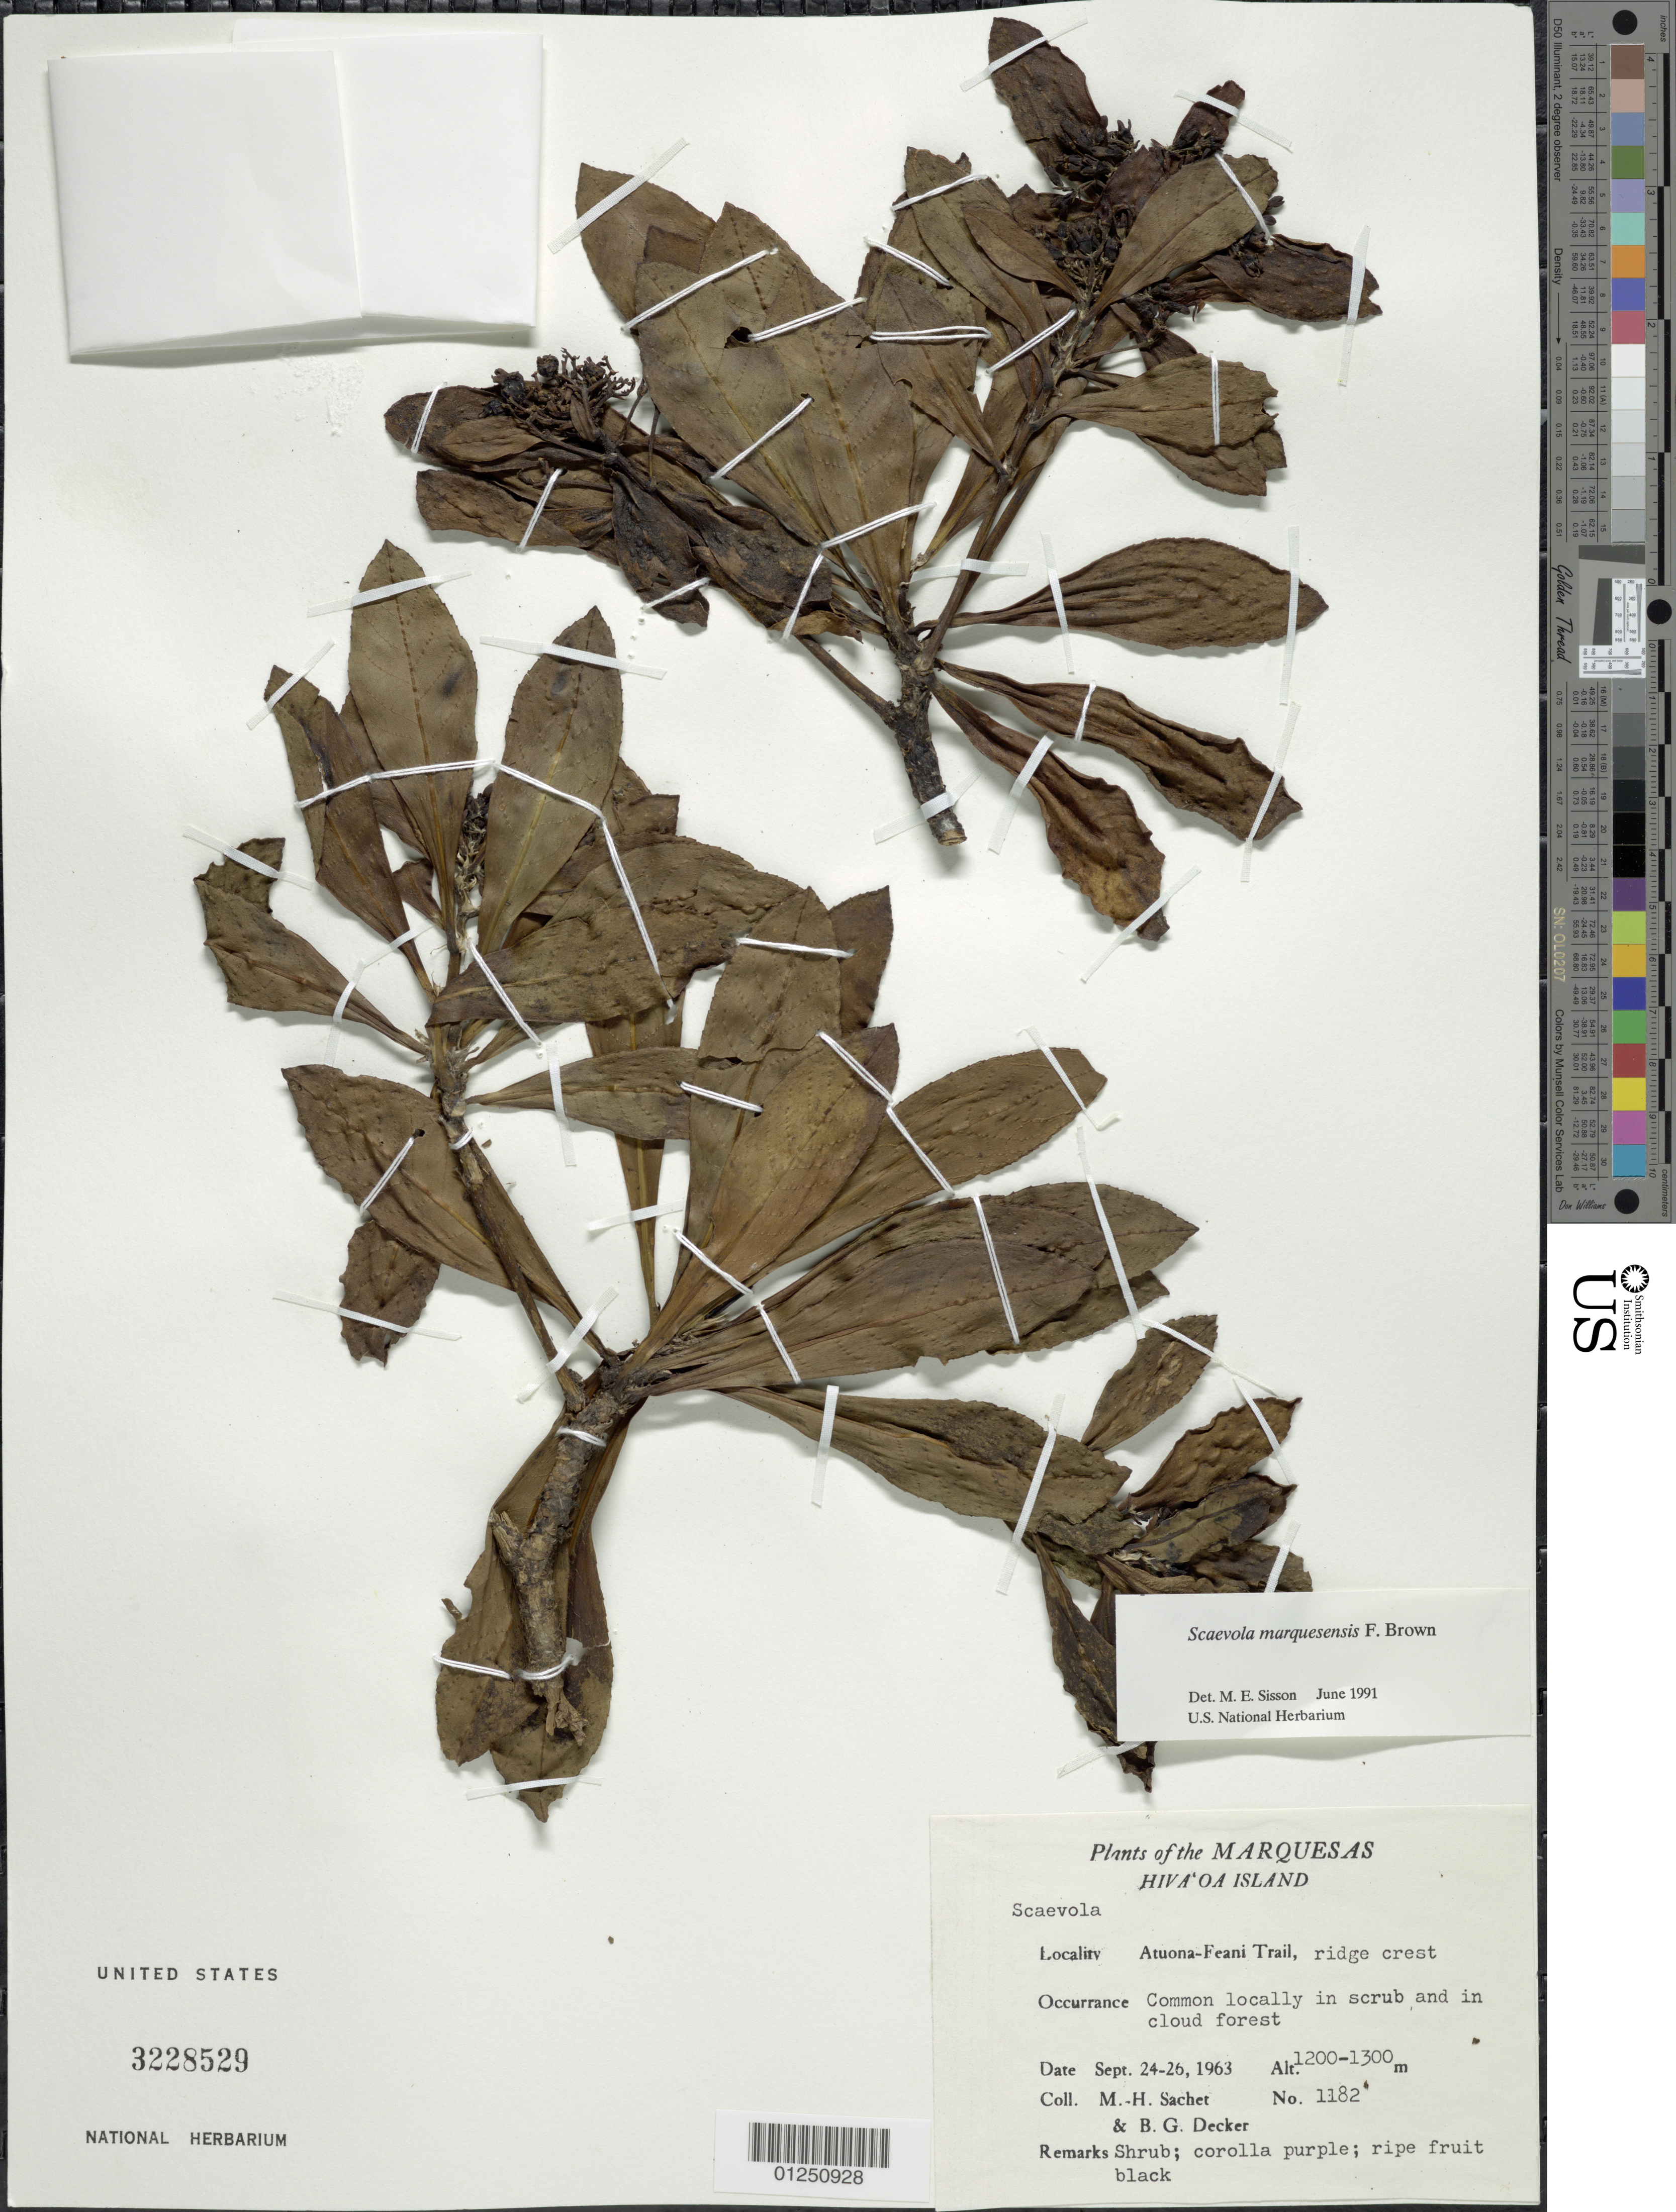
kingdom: Plantae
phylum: Tracheophyta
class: Magnoliopsida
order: Asterales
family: Goodeniaceae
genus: Scaevola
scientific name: Scaevola marquesensis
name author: F. Br.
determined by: Wagner, W. L., (BOT), Smithsonian Institution - National Museum of Natural History (UNITED STATES)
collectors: M.-H. Sachet & B. G. Decker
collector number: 1182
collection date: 1963-09-24/1963-09-26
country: French Polynesia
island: Hiva Oa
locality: Atuona-Feani Trail, ridge crest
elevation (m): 1000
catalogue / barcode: US 3228529